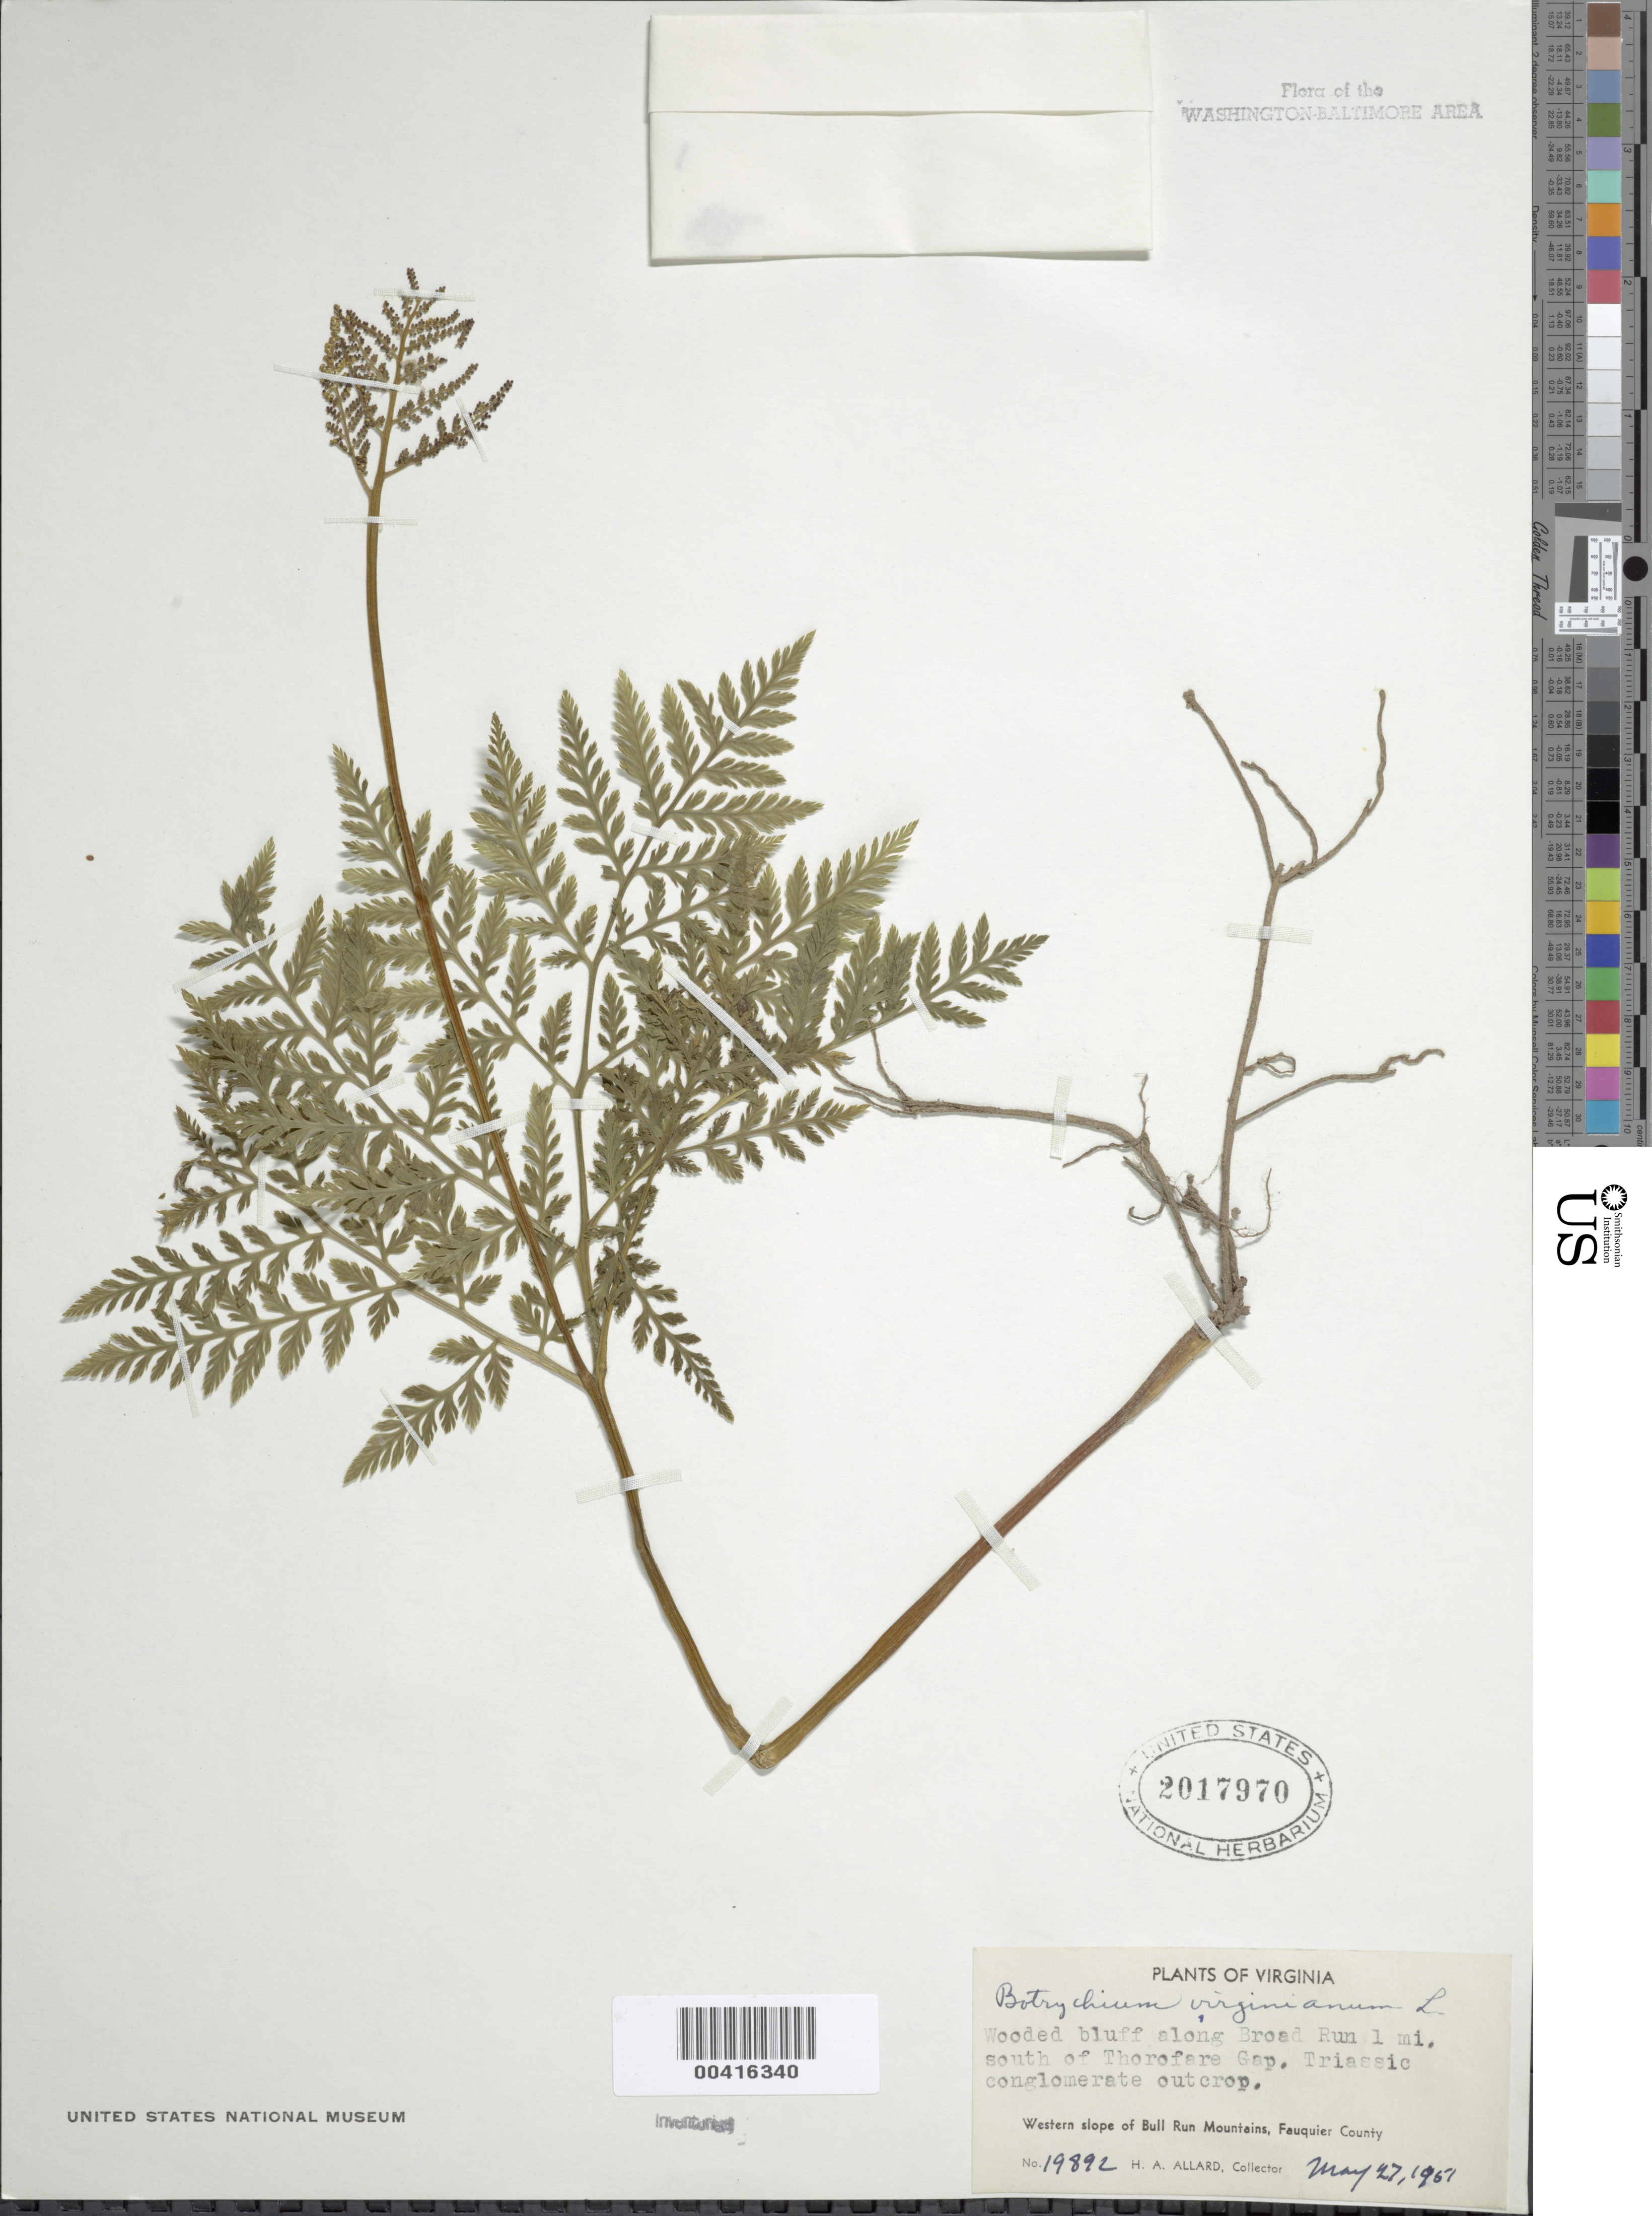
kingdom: Plantae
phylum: Tracheophyta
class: Polypodiopsida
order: Ophioglossales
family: Ophioglossaceae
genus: Botrychium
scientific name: Botrychium virginianum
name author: (L.) Sw.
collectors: H. A. Allard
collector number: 19892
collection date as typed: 27 May 1951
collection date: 1951-05-27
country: United States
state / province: Virginia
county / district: Fauquier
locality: Broad Run, south of Thorofare Gap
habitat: Wooded bluff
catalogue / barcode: US 2017970